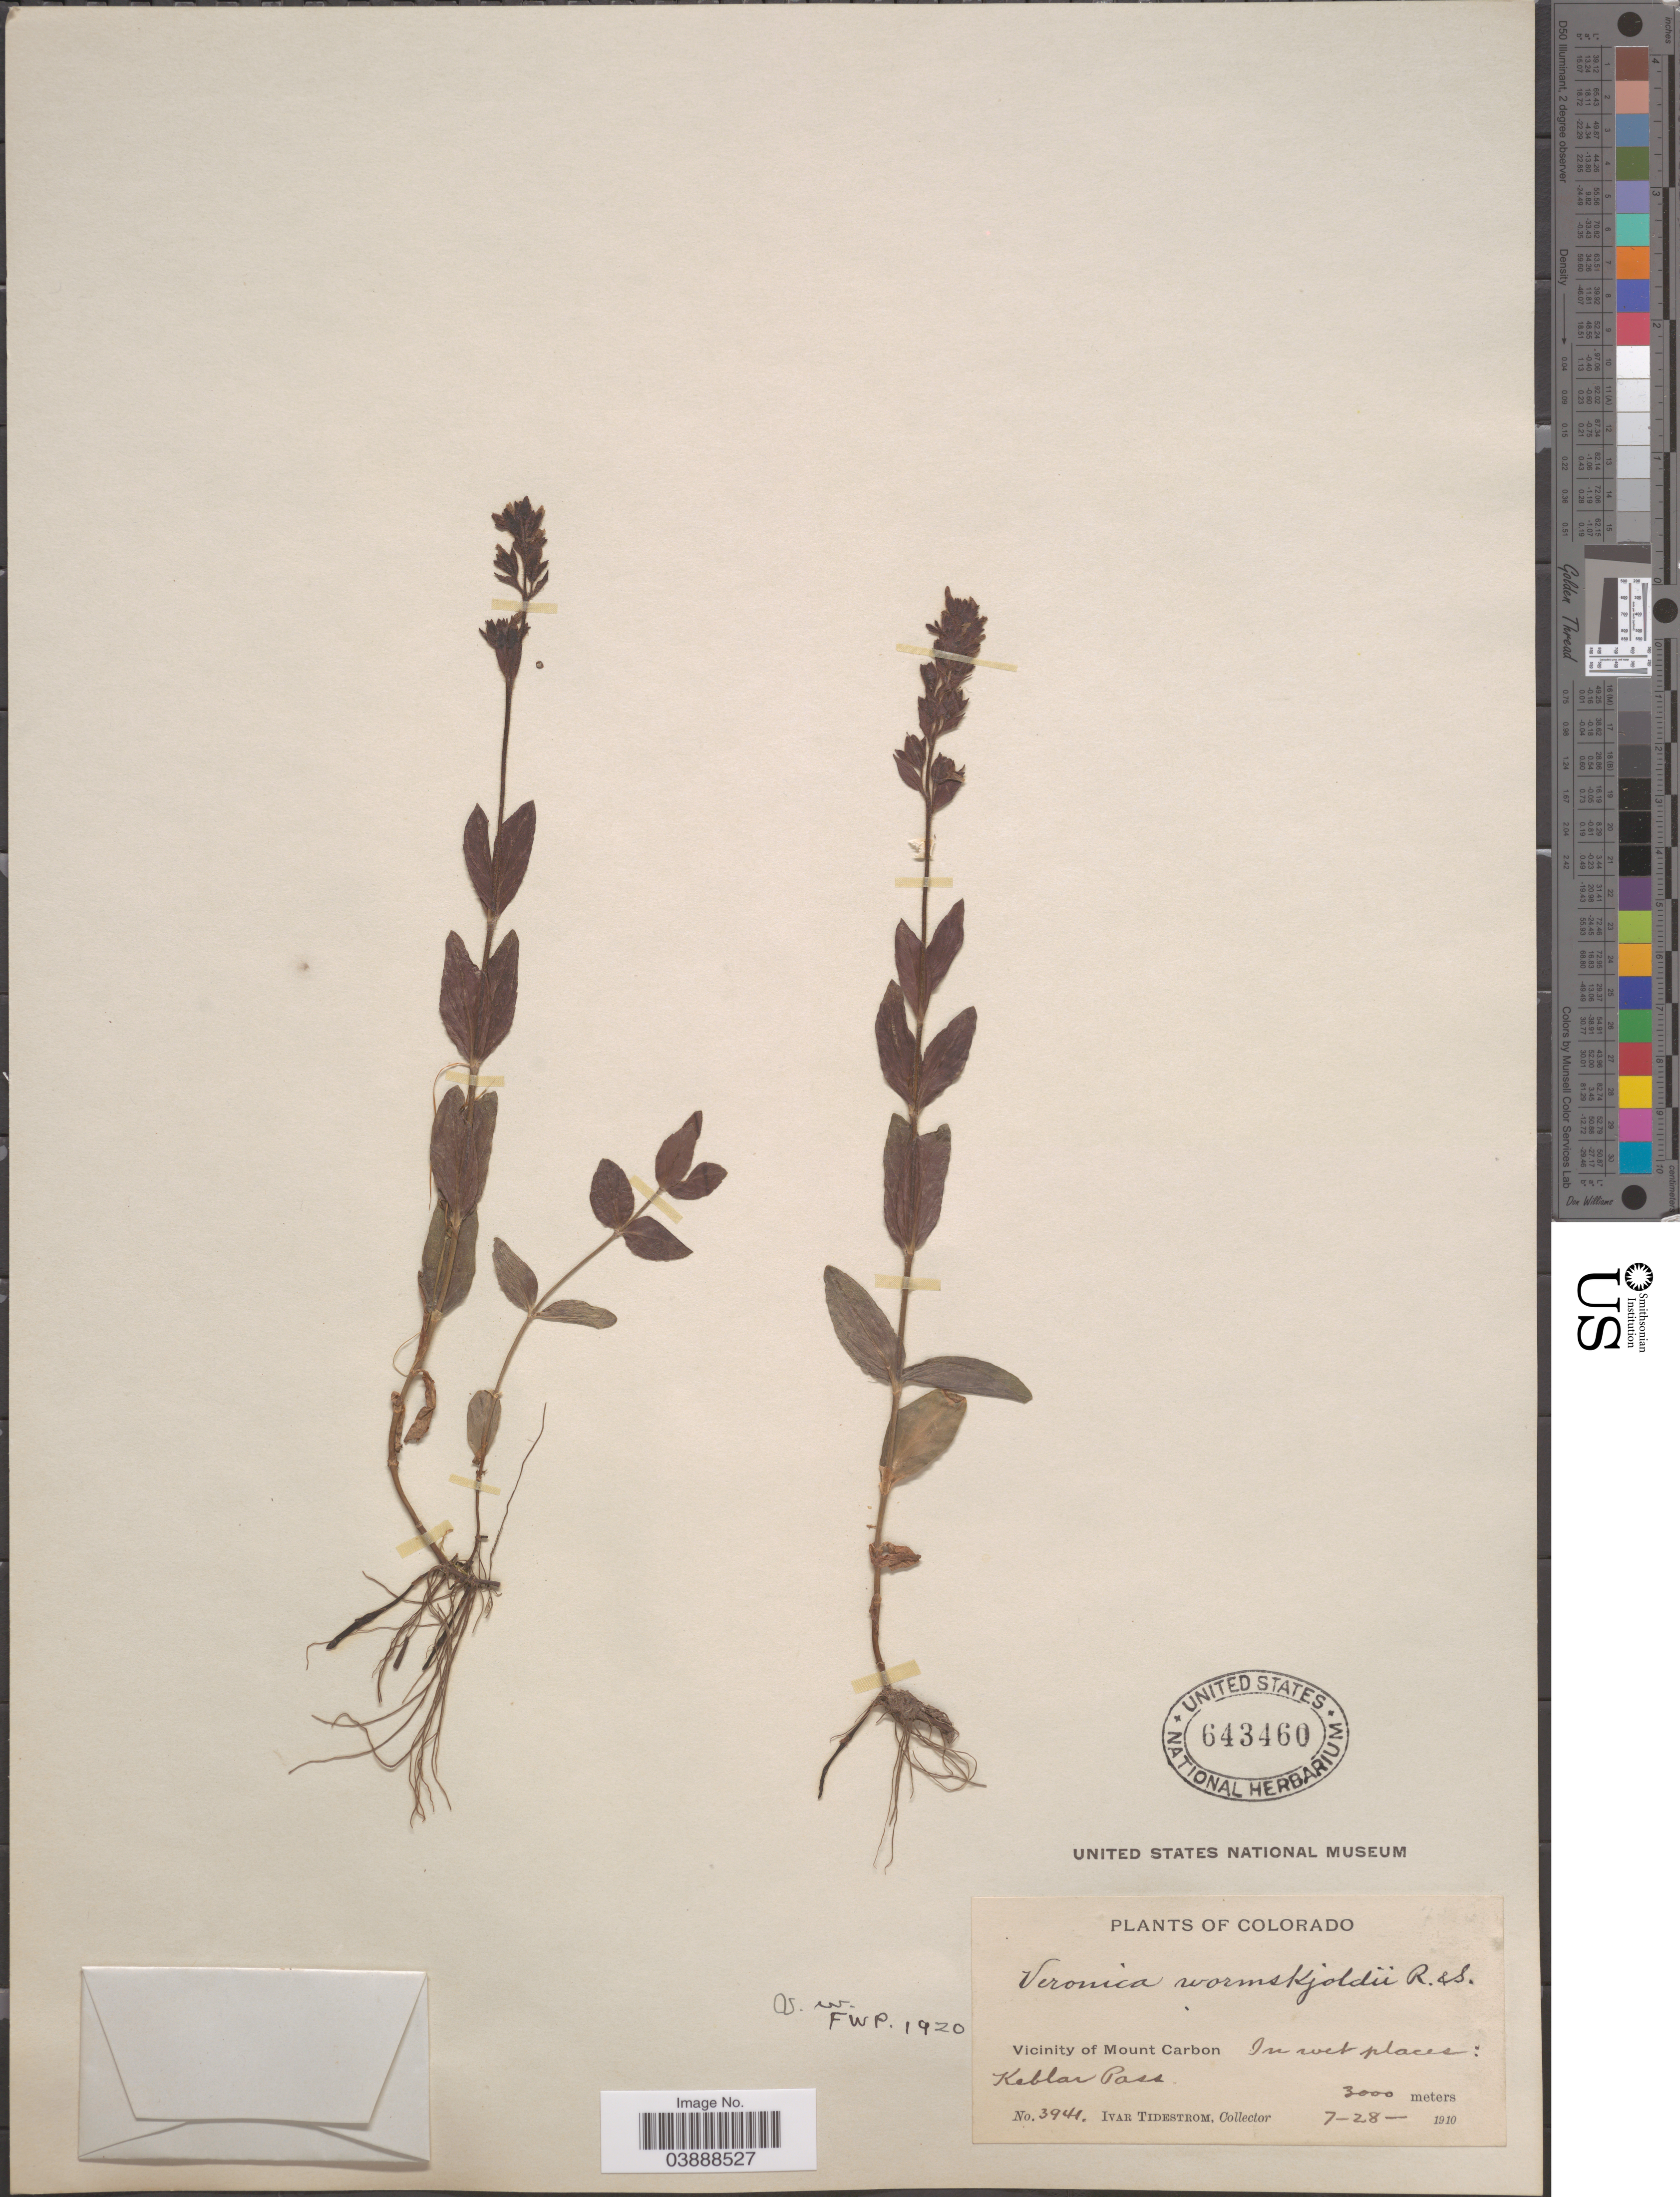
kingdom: Plantae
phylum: Tracheophyta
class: Magnoliopsida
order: Lamiales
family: Plantaginaceae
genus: Veronica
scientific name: Veronica wormskjoldii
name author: Roem. & Schult.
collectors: I. F. Tidestrom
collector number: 3941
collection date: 1910-07-28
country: United States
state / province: Colorado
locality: Vicinity of Mount Carbon. Heblar Pass.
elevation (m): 3000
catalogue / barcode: US 643460